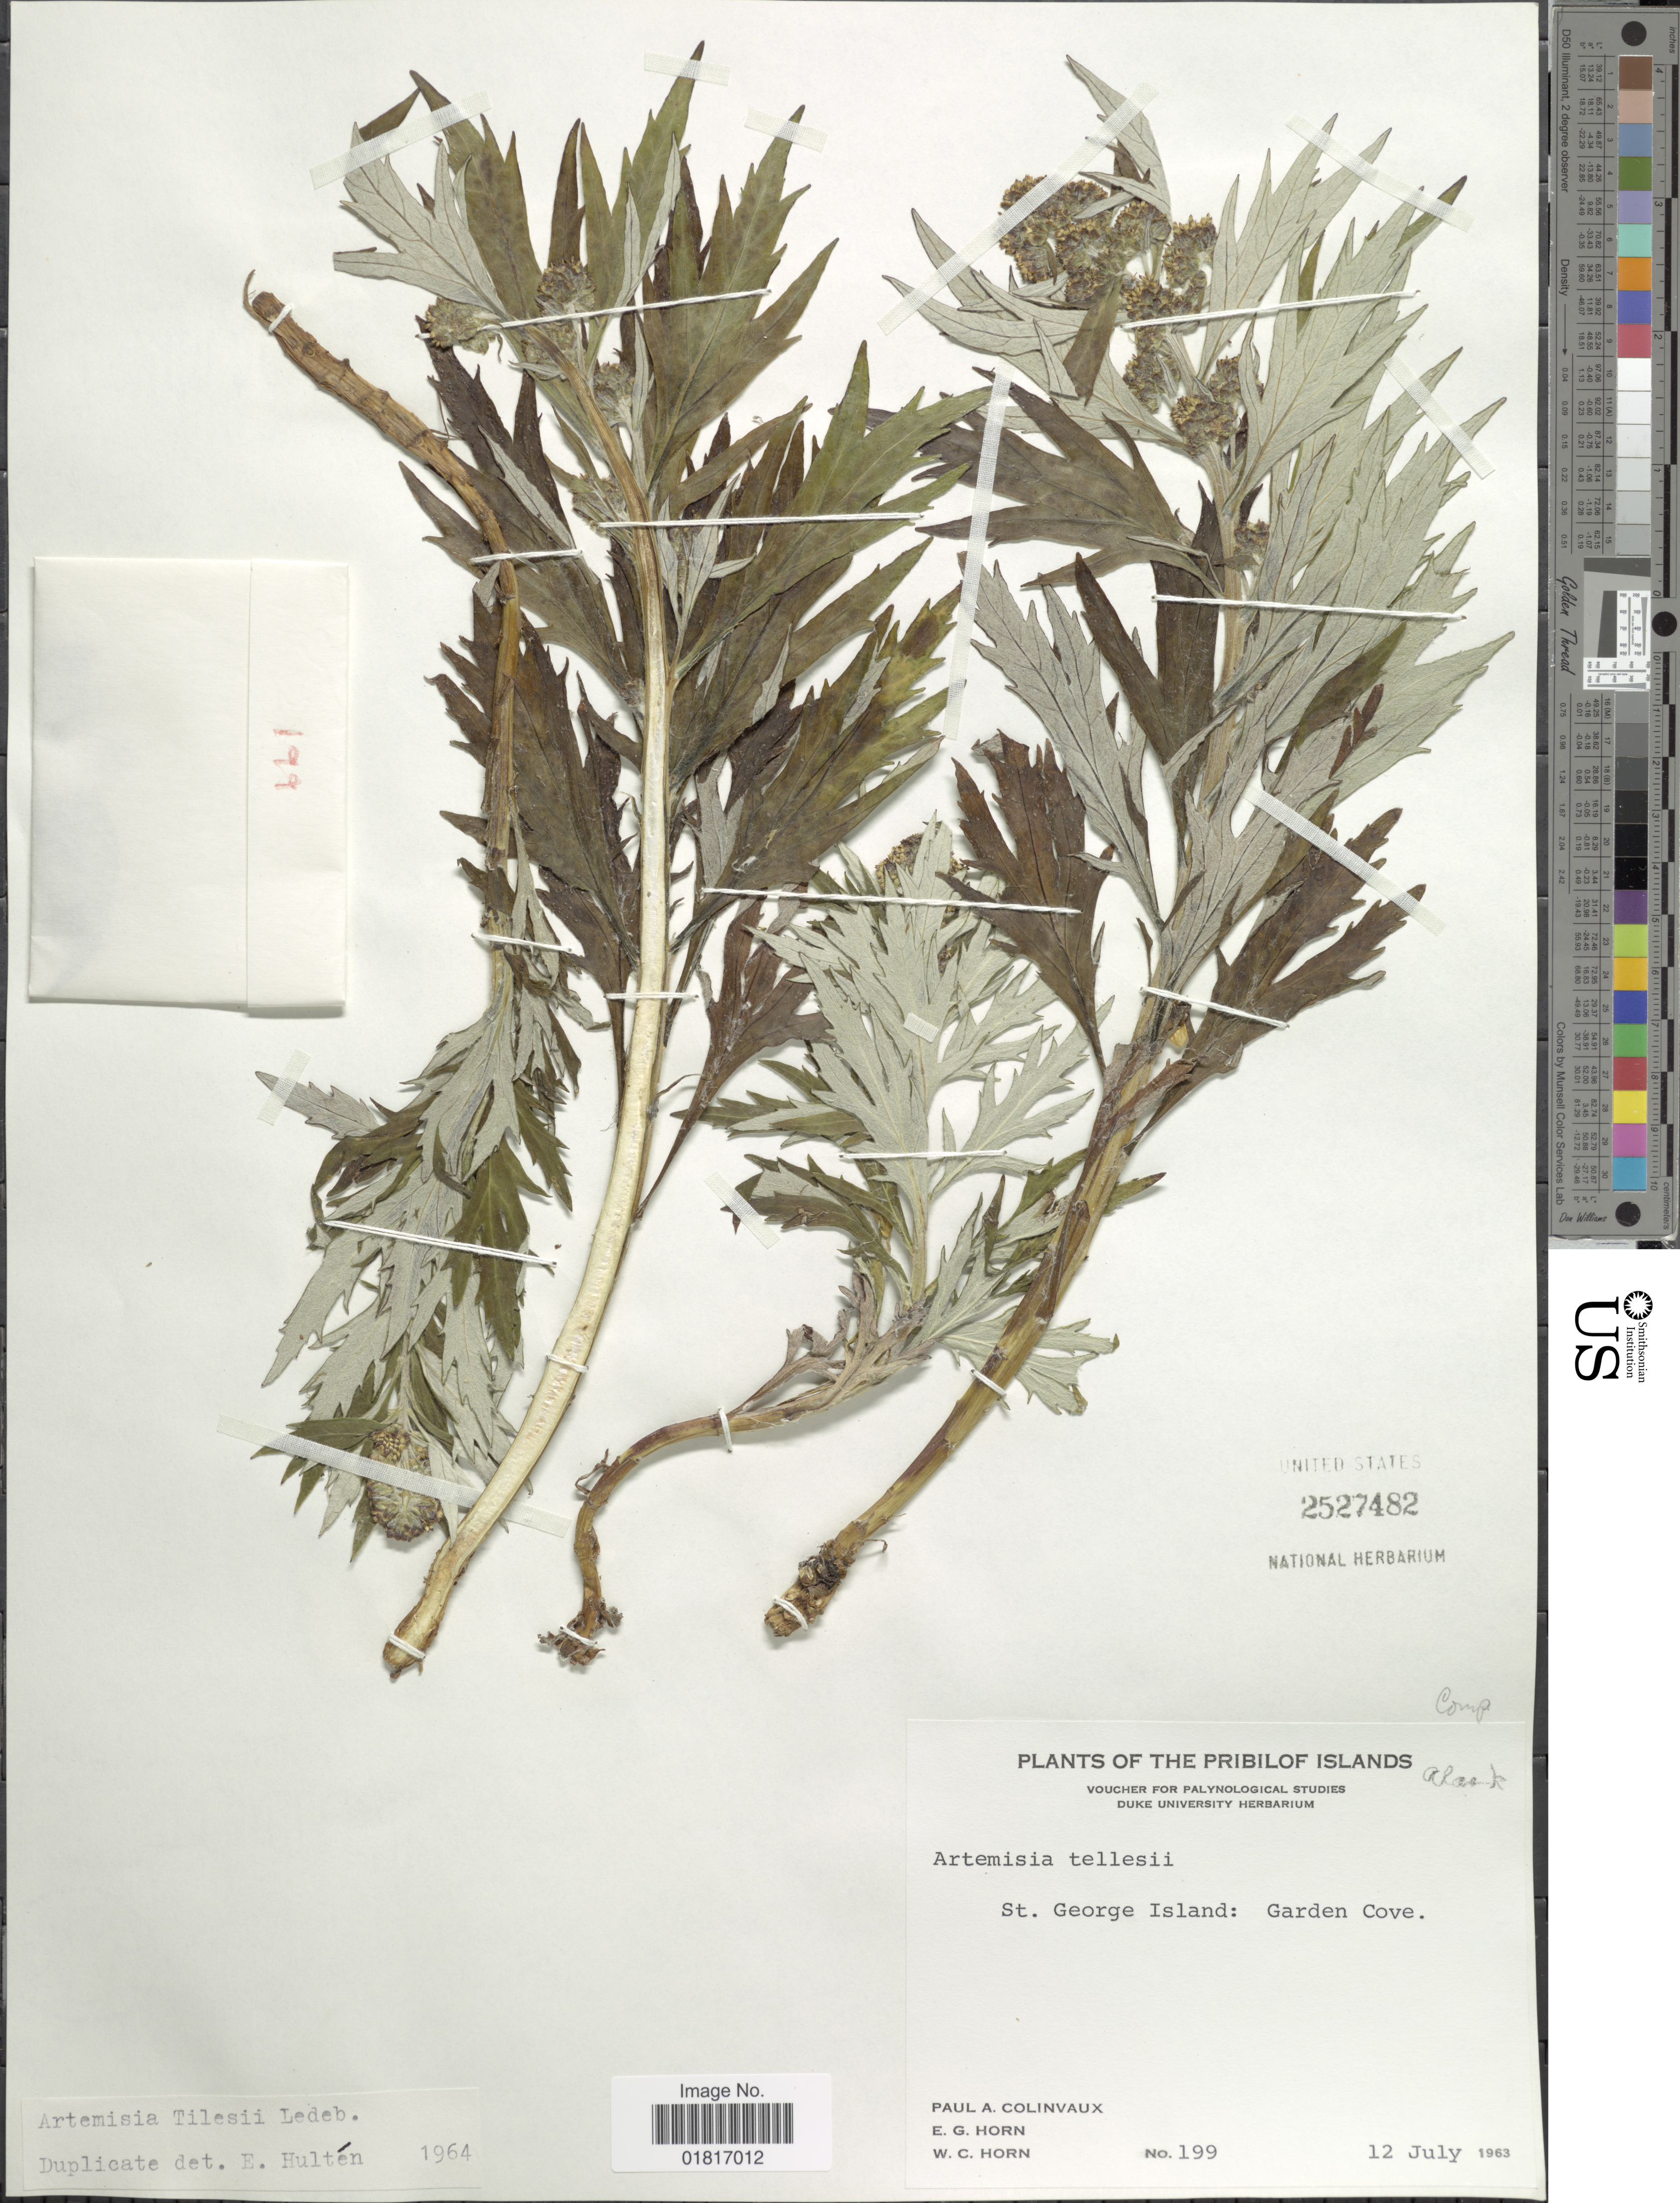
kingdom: Plantae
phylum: Tracheophyta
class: Magnoliopsida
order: Asterales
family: Asteraceae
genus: Artemisia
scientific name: Artemisia tilesii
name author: Ledeb.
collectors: P. Colinvaux, E. Horn & W. Horn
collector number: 199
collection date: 1963-07-12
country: United States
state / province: Alaska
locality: The Pribilof Islands,St George Island: Garden Cove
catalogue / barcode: US 2527482